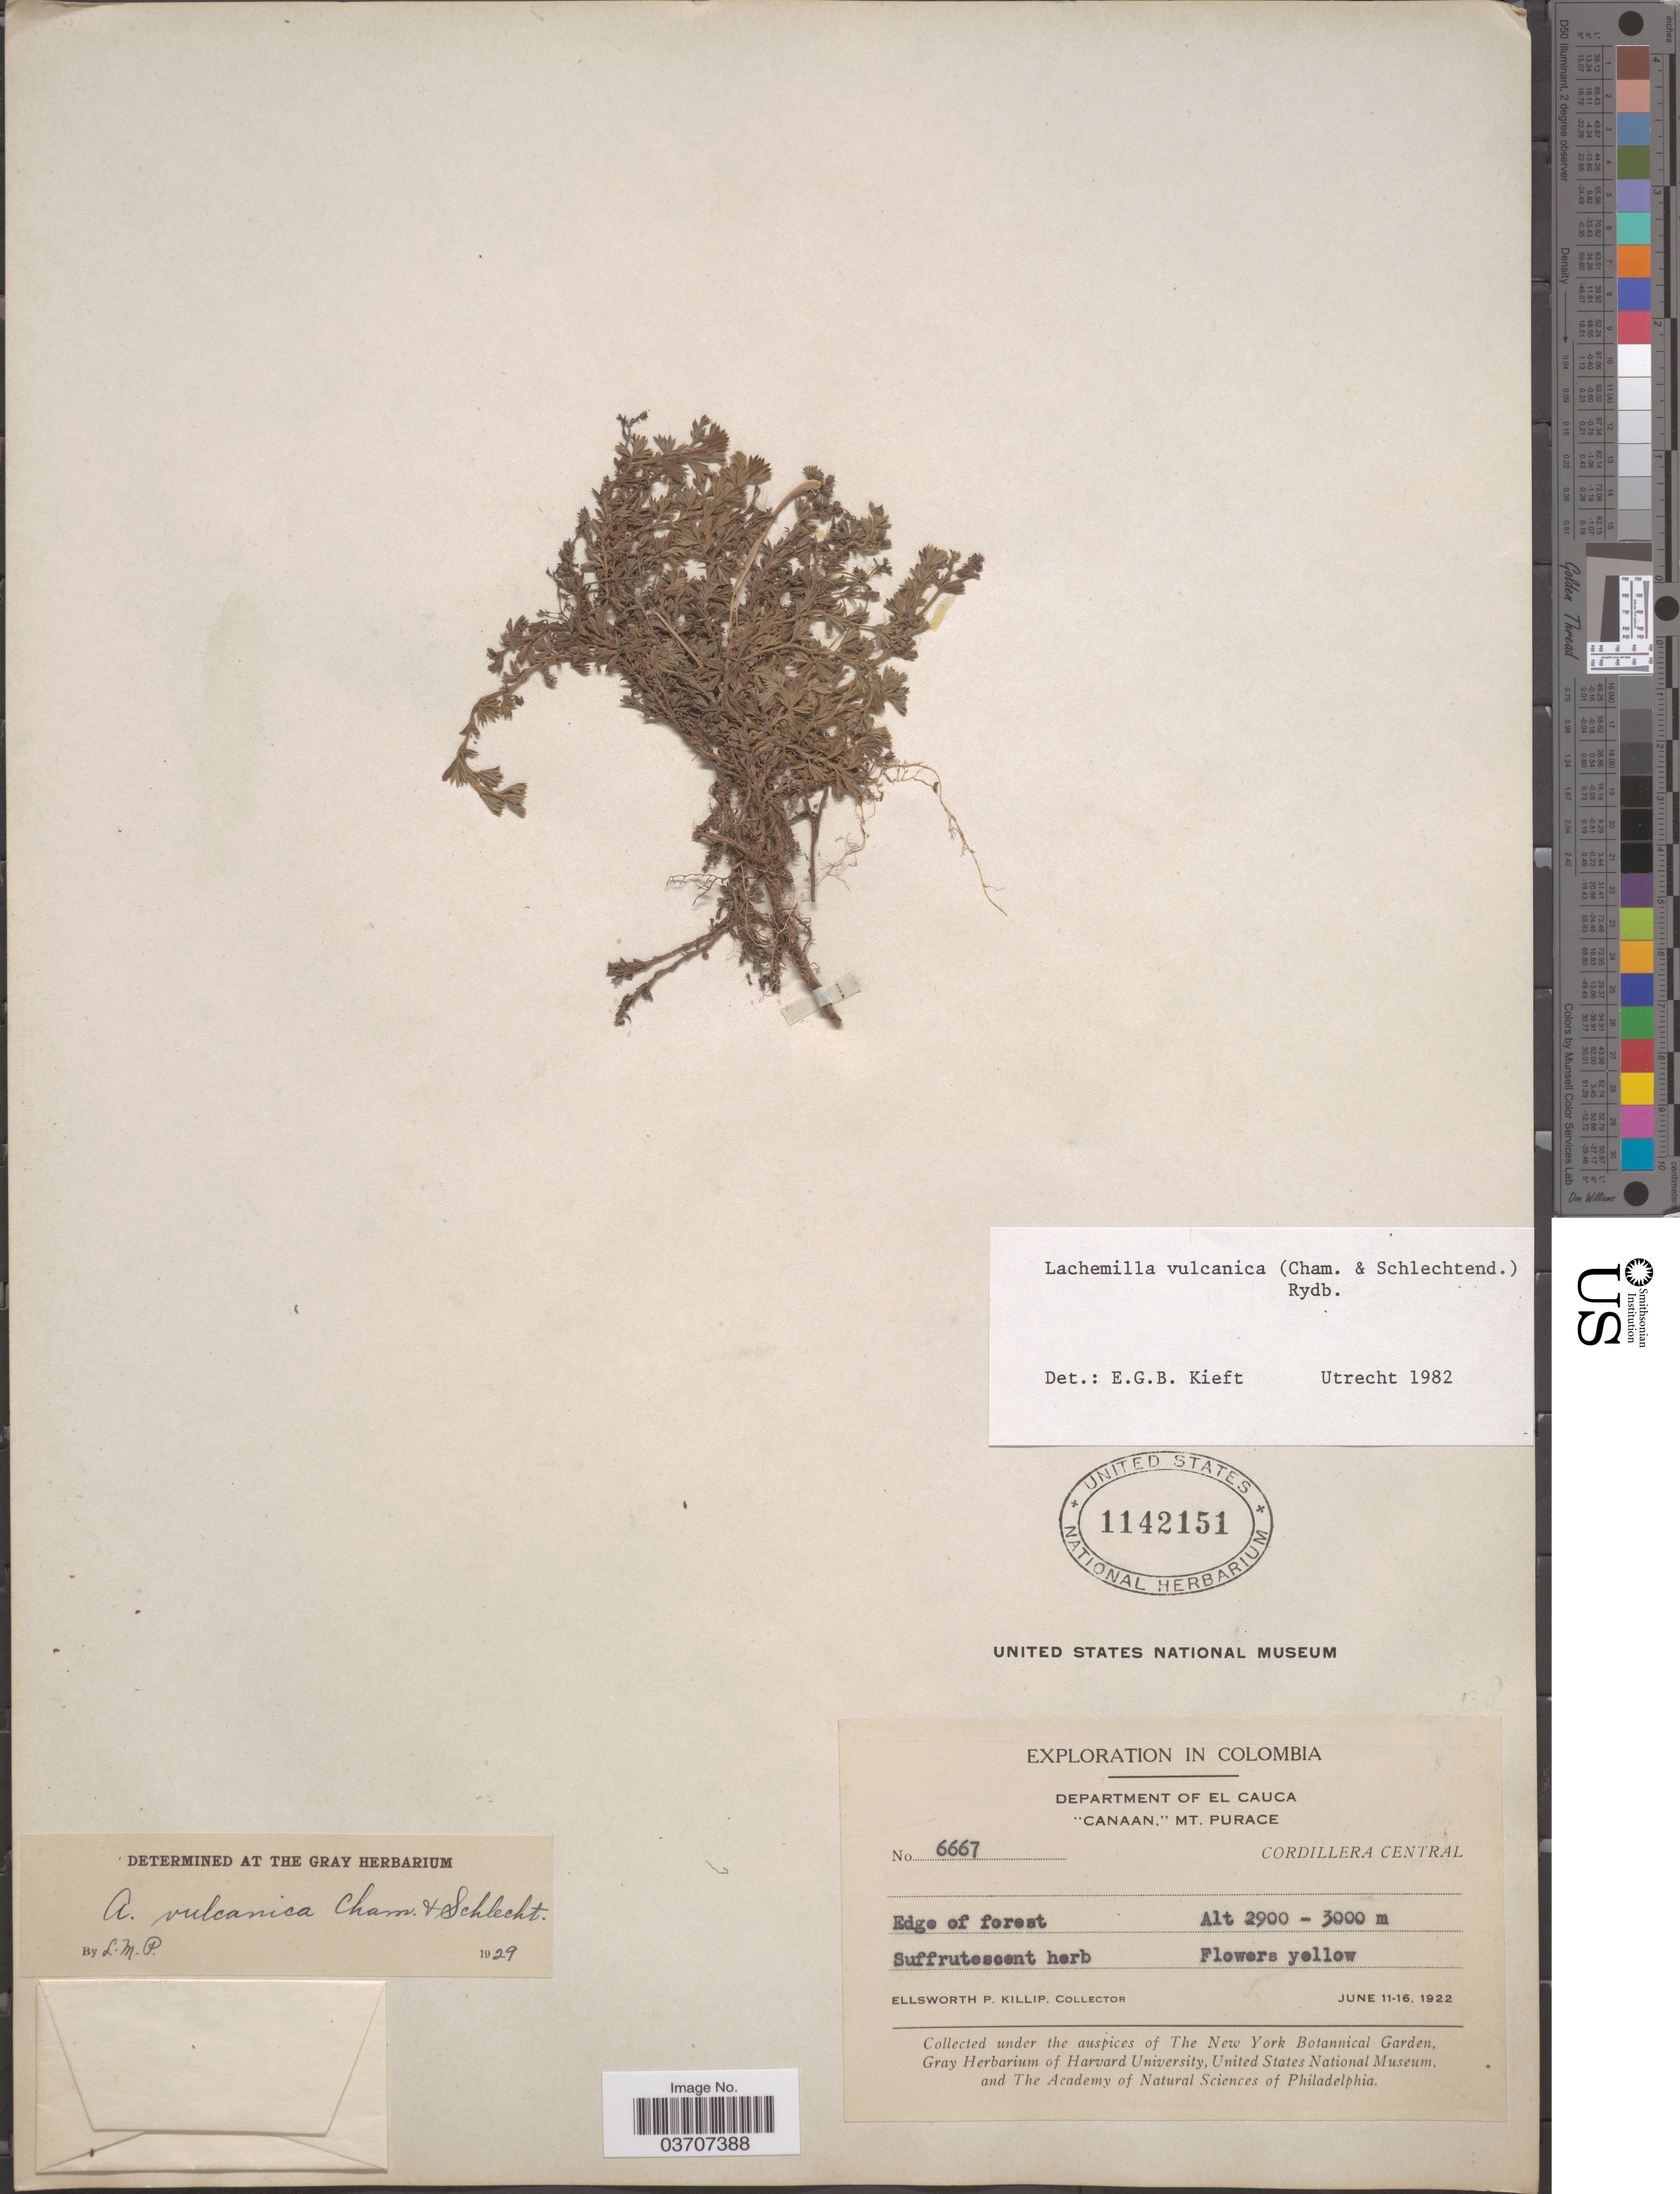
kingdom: Plantae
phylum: Tracheophyta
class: Magnoliopsida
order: Rosales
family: Rosaceae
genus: Lachemilla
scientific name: Lachemilla vulcanica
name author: (Cham. & Schltdl.) Rydb.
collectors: E. P. Killip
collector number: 6667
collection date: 1922-06-11/1922-06-16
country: Colombia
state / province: Cauca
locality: Department of El Cauca. "Canaan," Mt. Purace. Cordillera Central.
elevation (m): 2900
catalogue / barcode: US 1142151